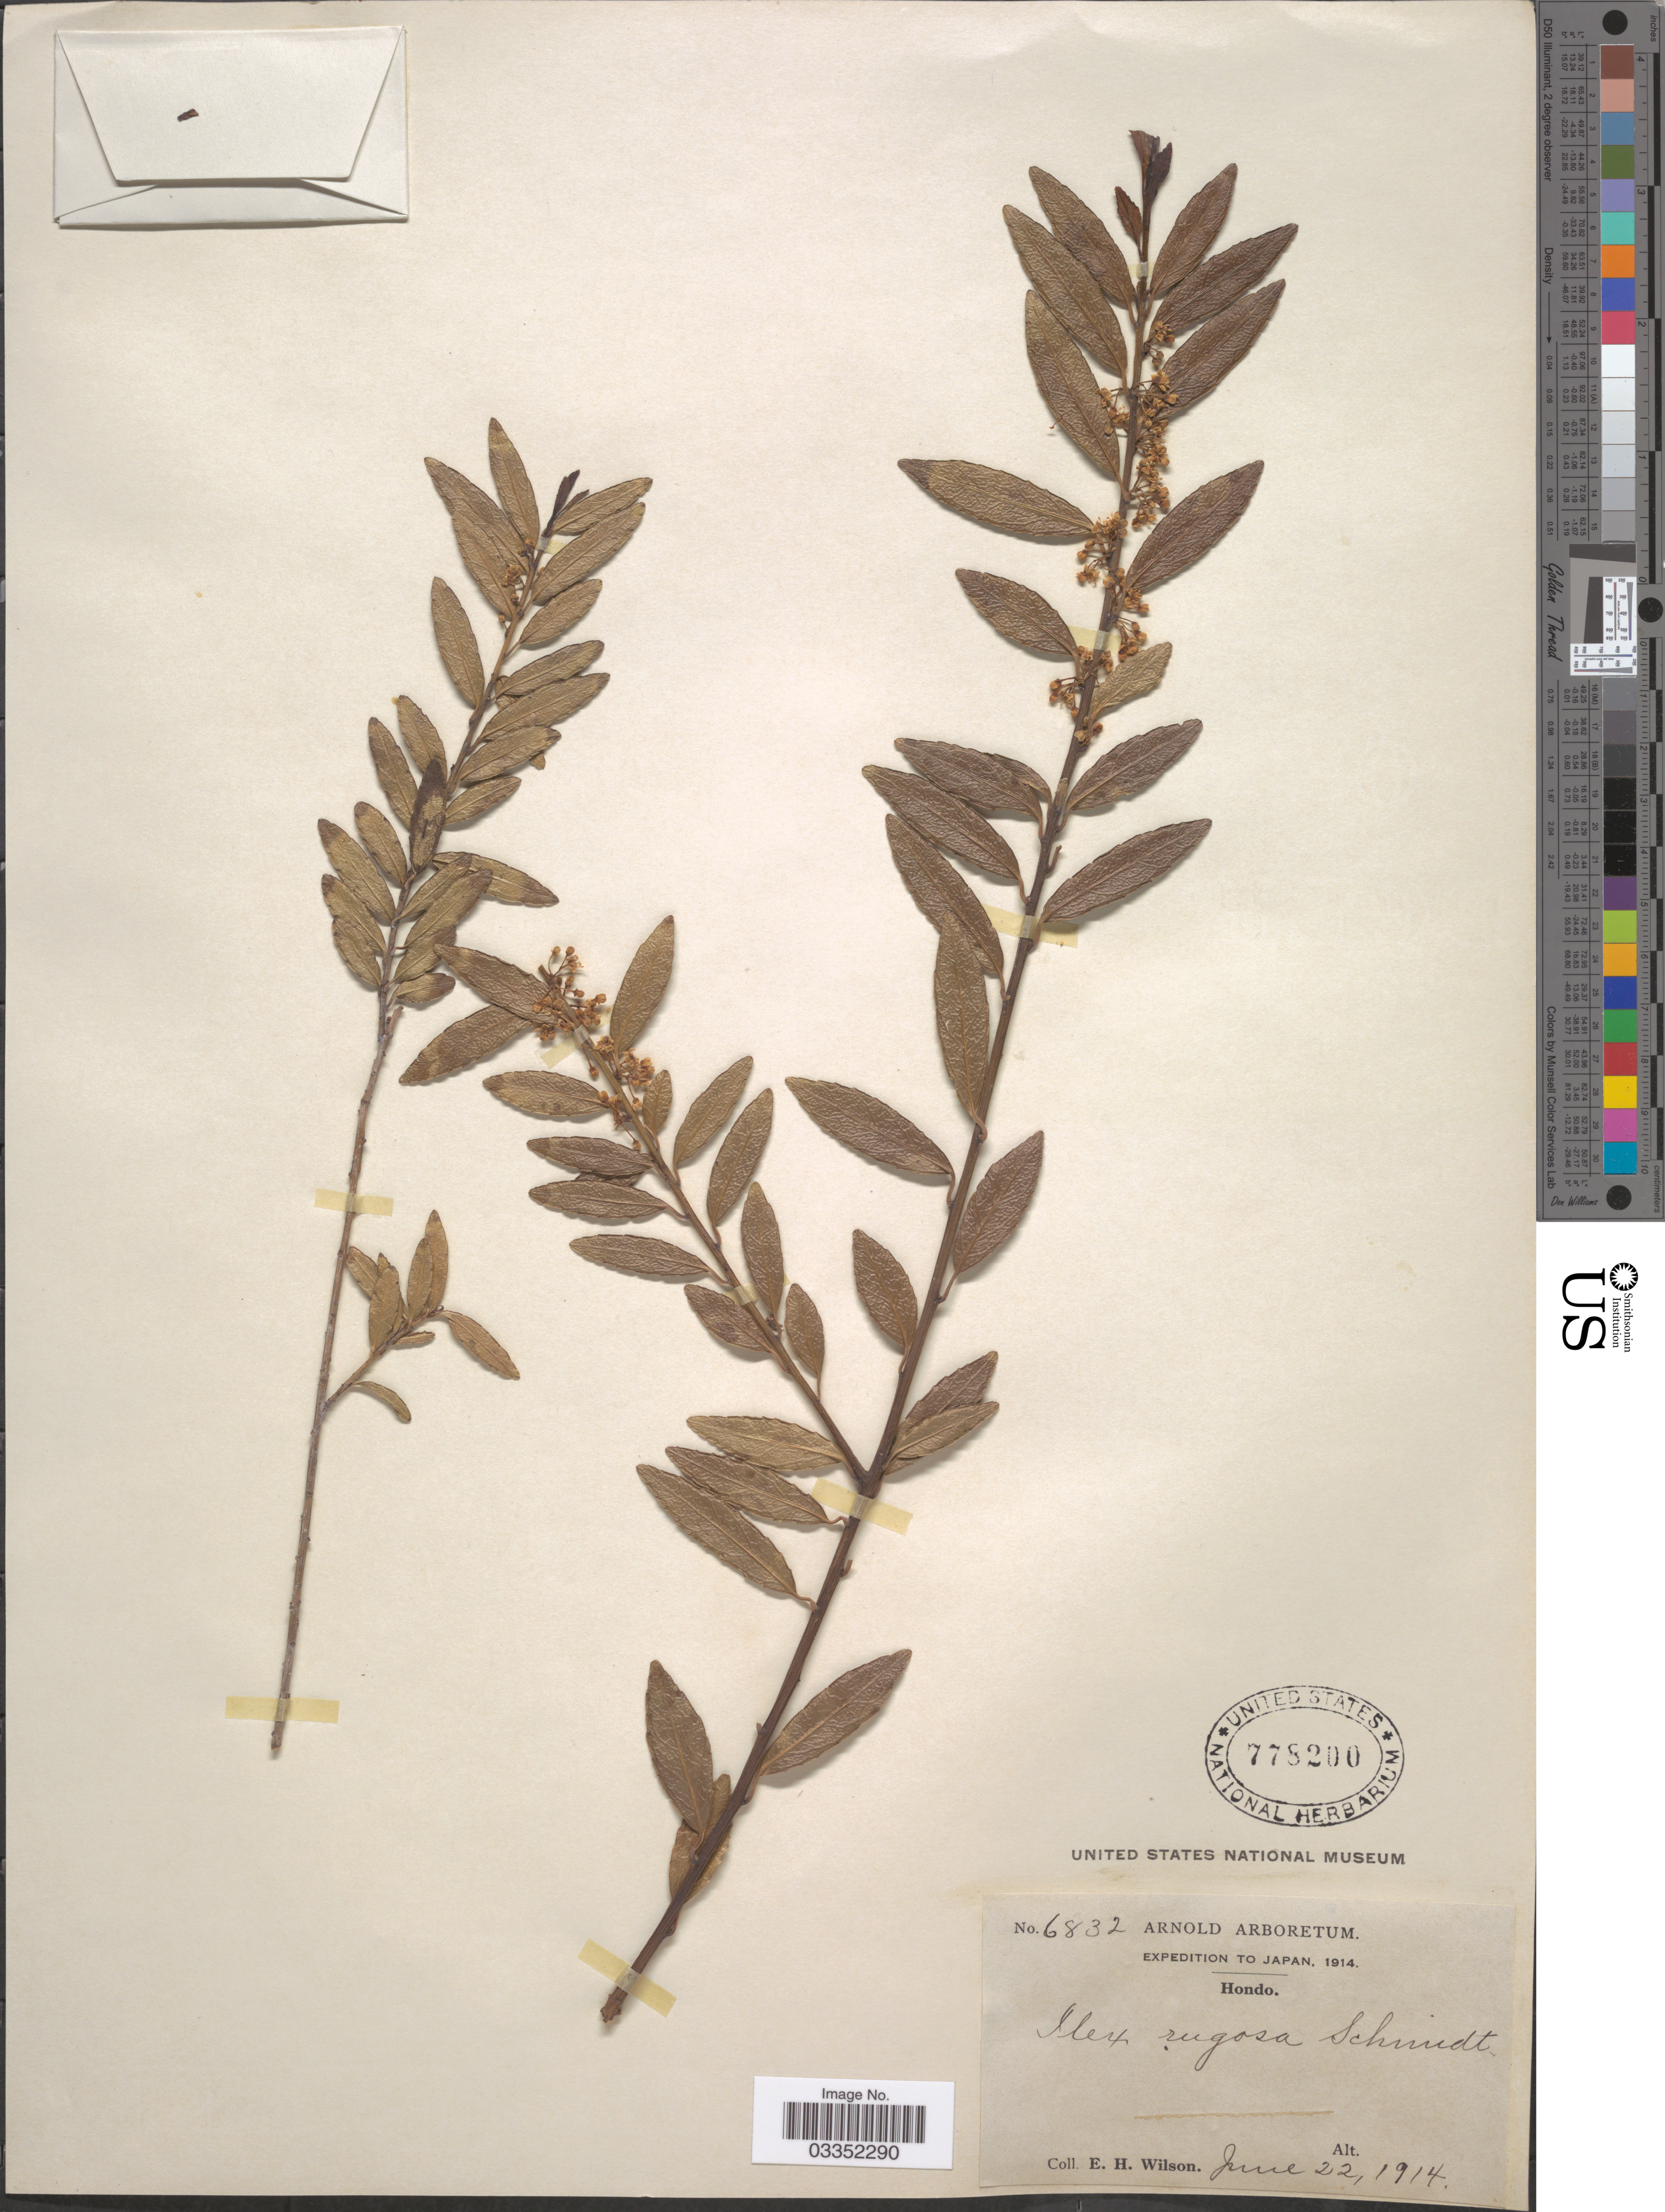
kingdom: Plantae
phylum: Tracheophyta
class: Magnoliopsida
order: Aquifoliales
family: Aquifoliaceae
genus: Ilex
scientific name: Ilex subrugosa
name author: Loes. in Sarg.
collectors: E. Wilson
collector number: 6832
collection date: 1914-06-22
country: Japan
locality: Hondo.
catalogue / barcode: US 778200